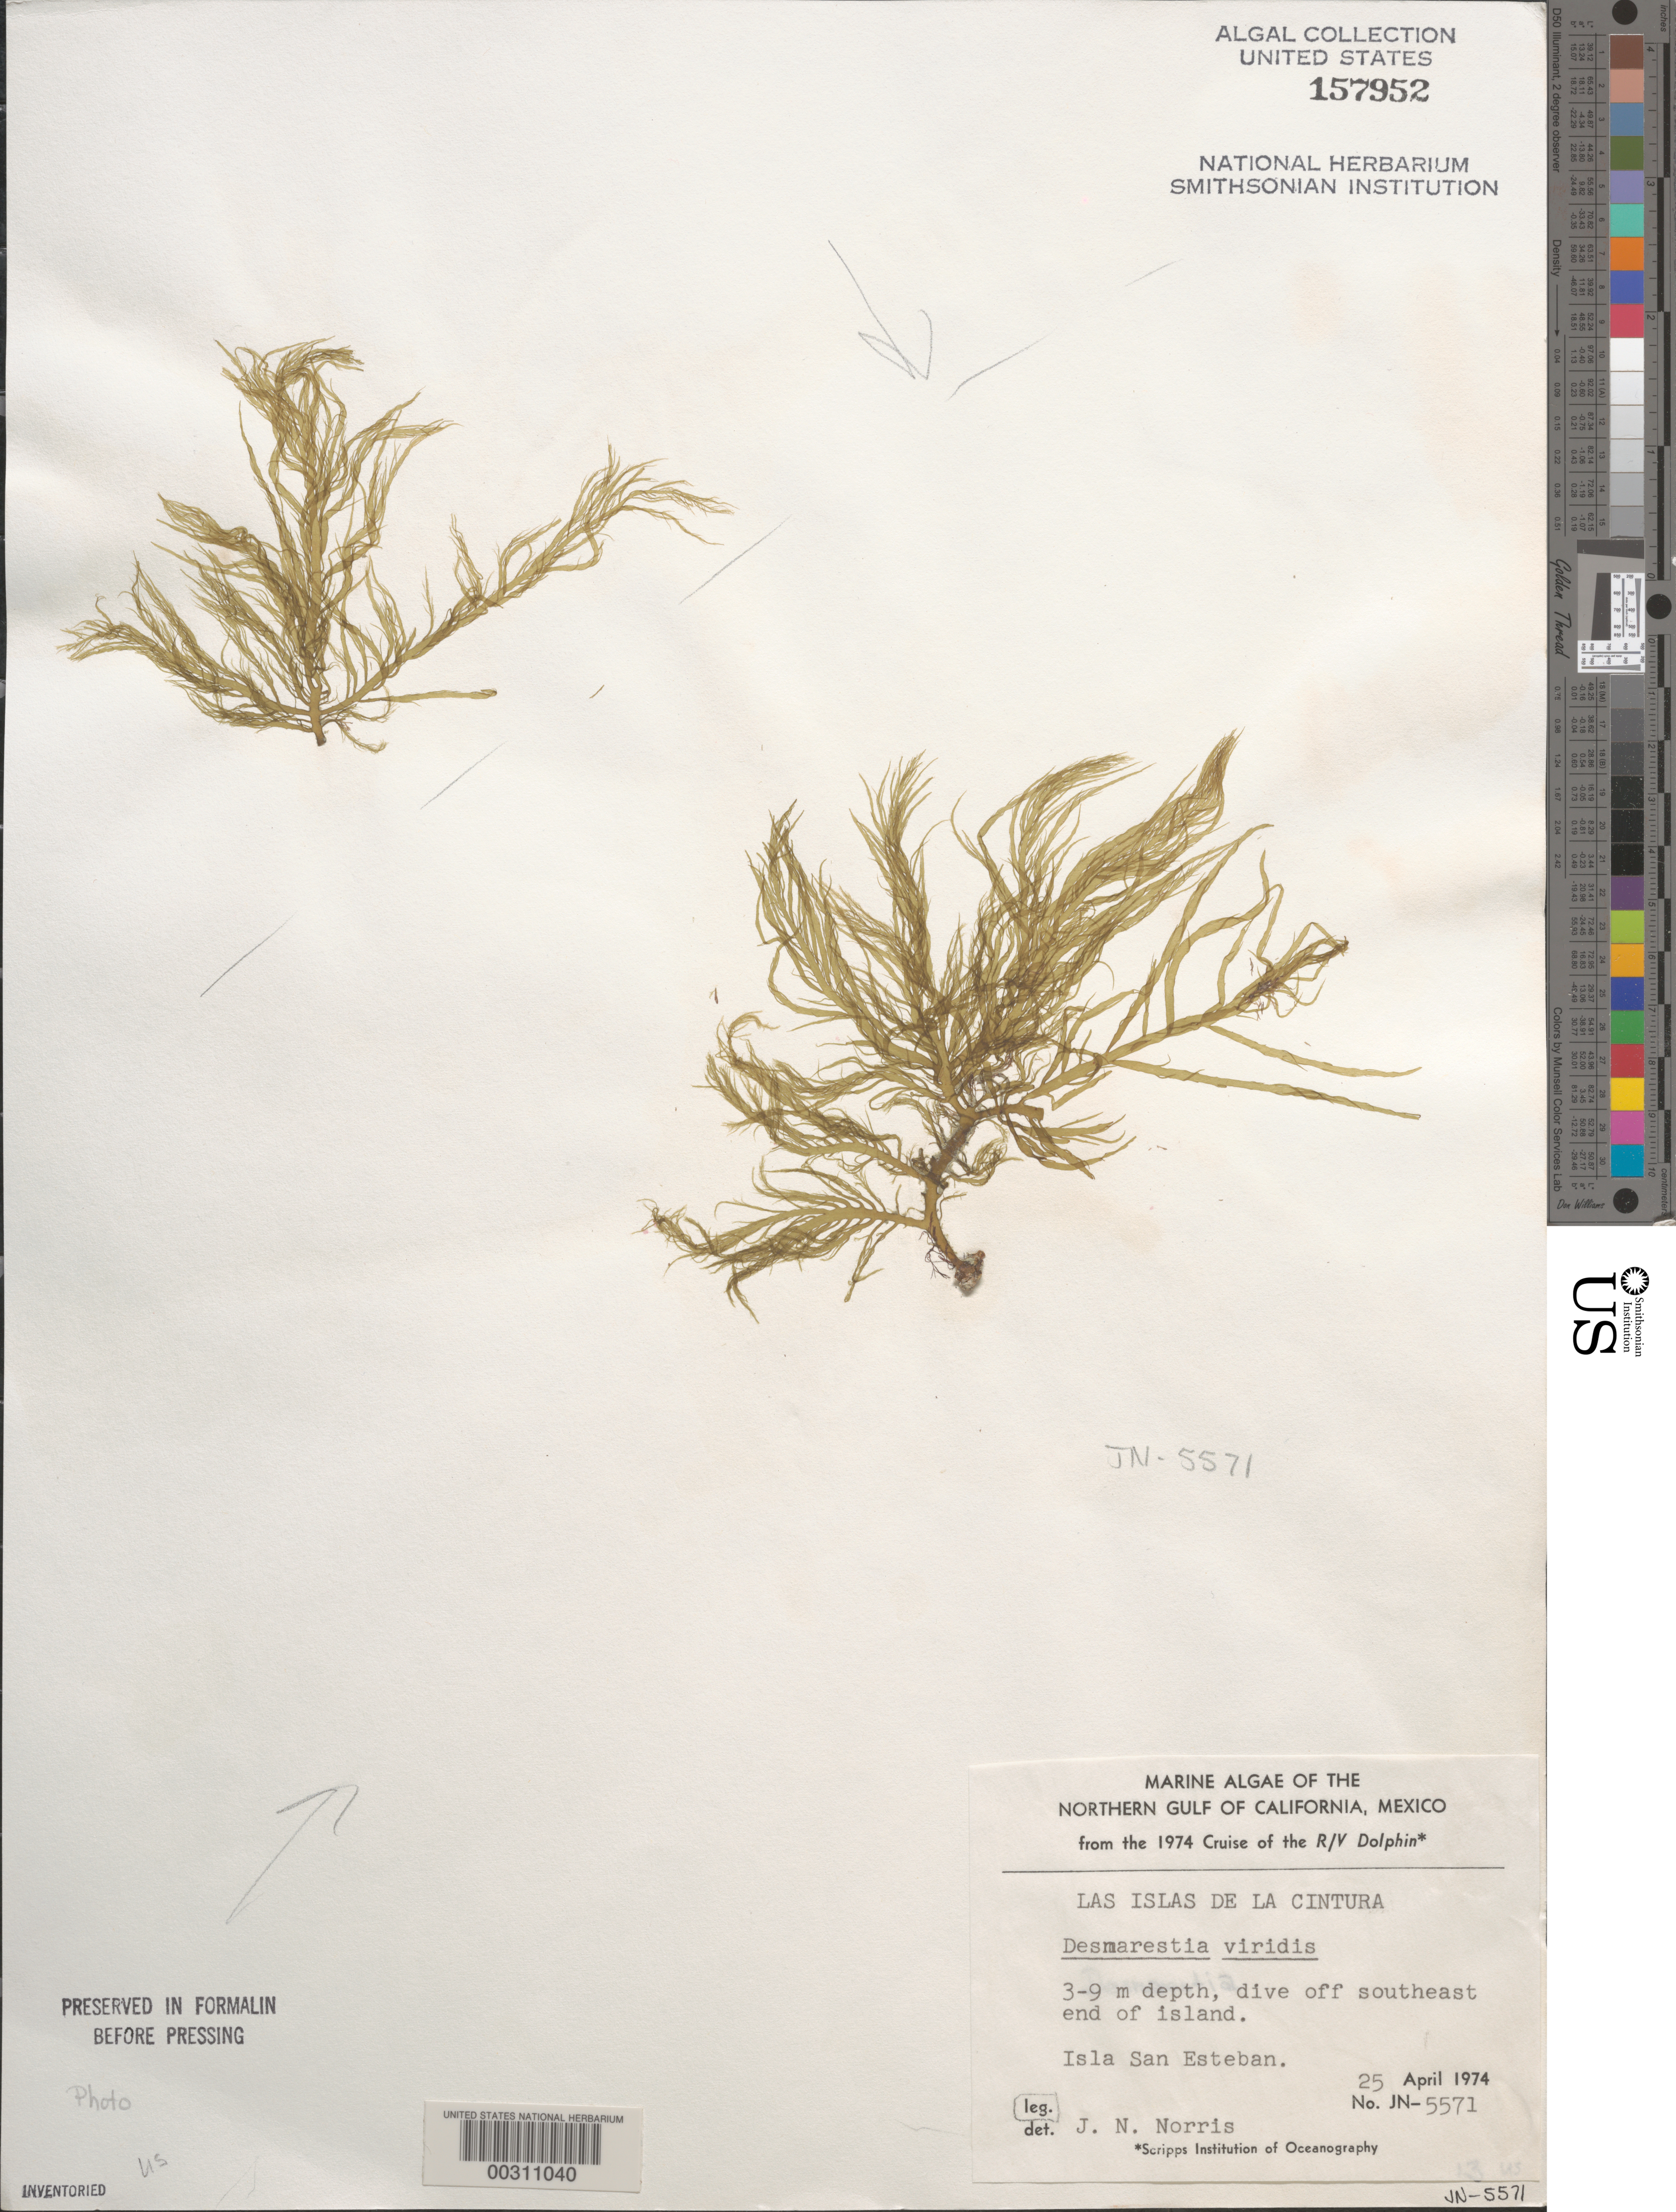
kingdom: Chromista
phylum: Ochrophyta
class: Phaeophyceae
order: Desmarestiales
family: Desmarestiaceae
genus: Desmarestia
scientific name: Desmarestia viridis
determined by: Norris, James N.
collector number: JN-5571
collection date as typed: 25 Apr 1974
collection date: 1974-04-25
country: Mexico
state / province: Baja California Norte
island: Isla San Esteban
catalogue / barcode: US 157952